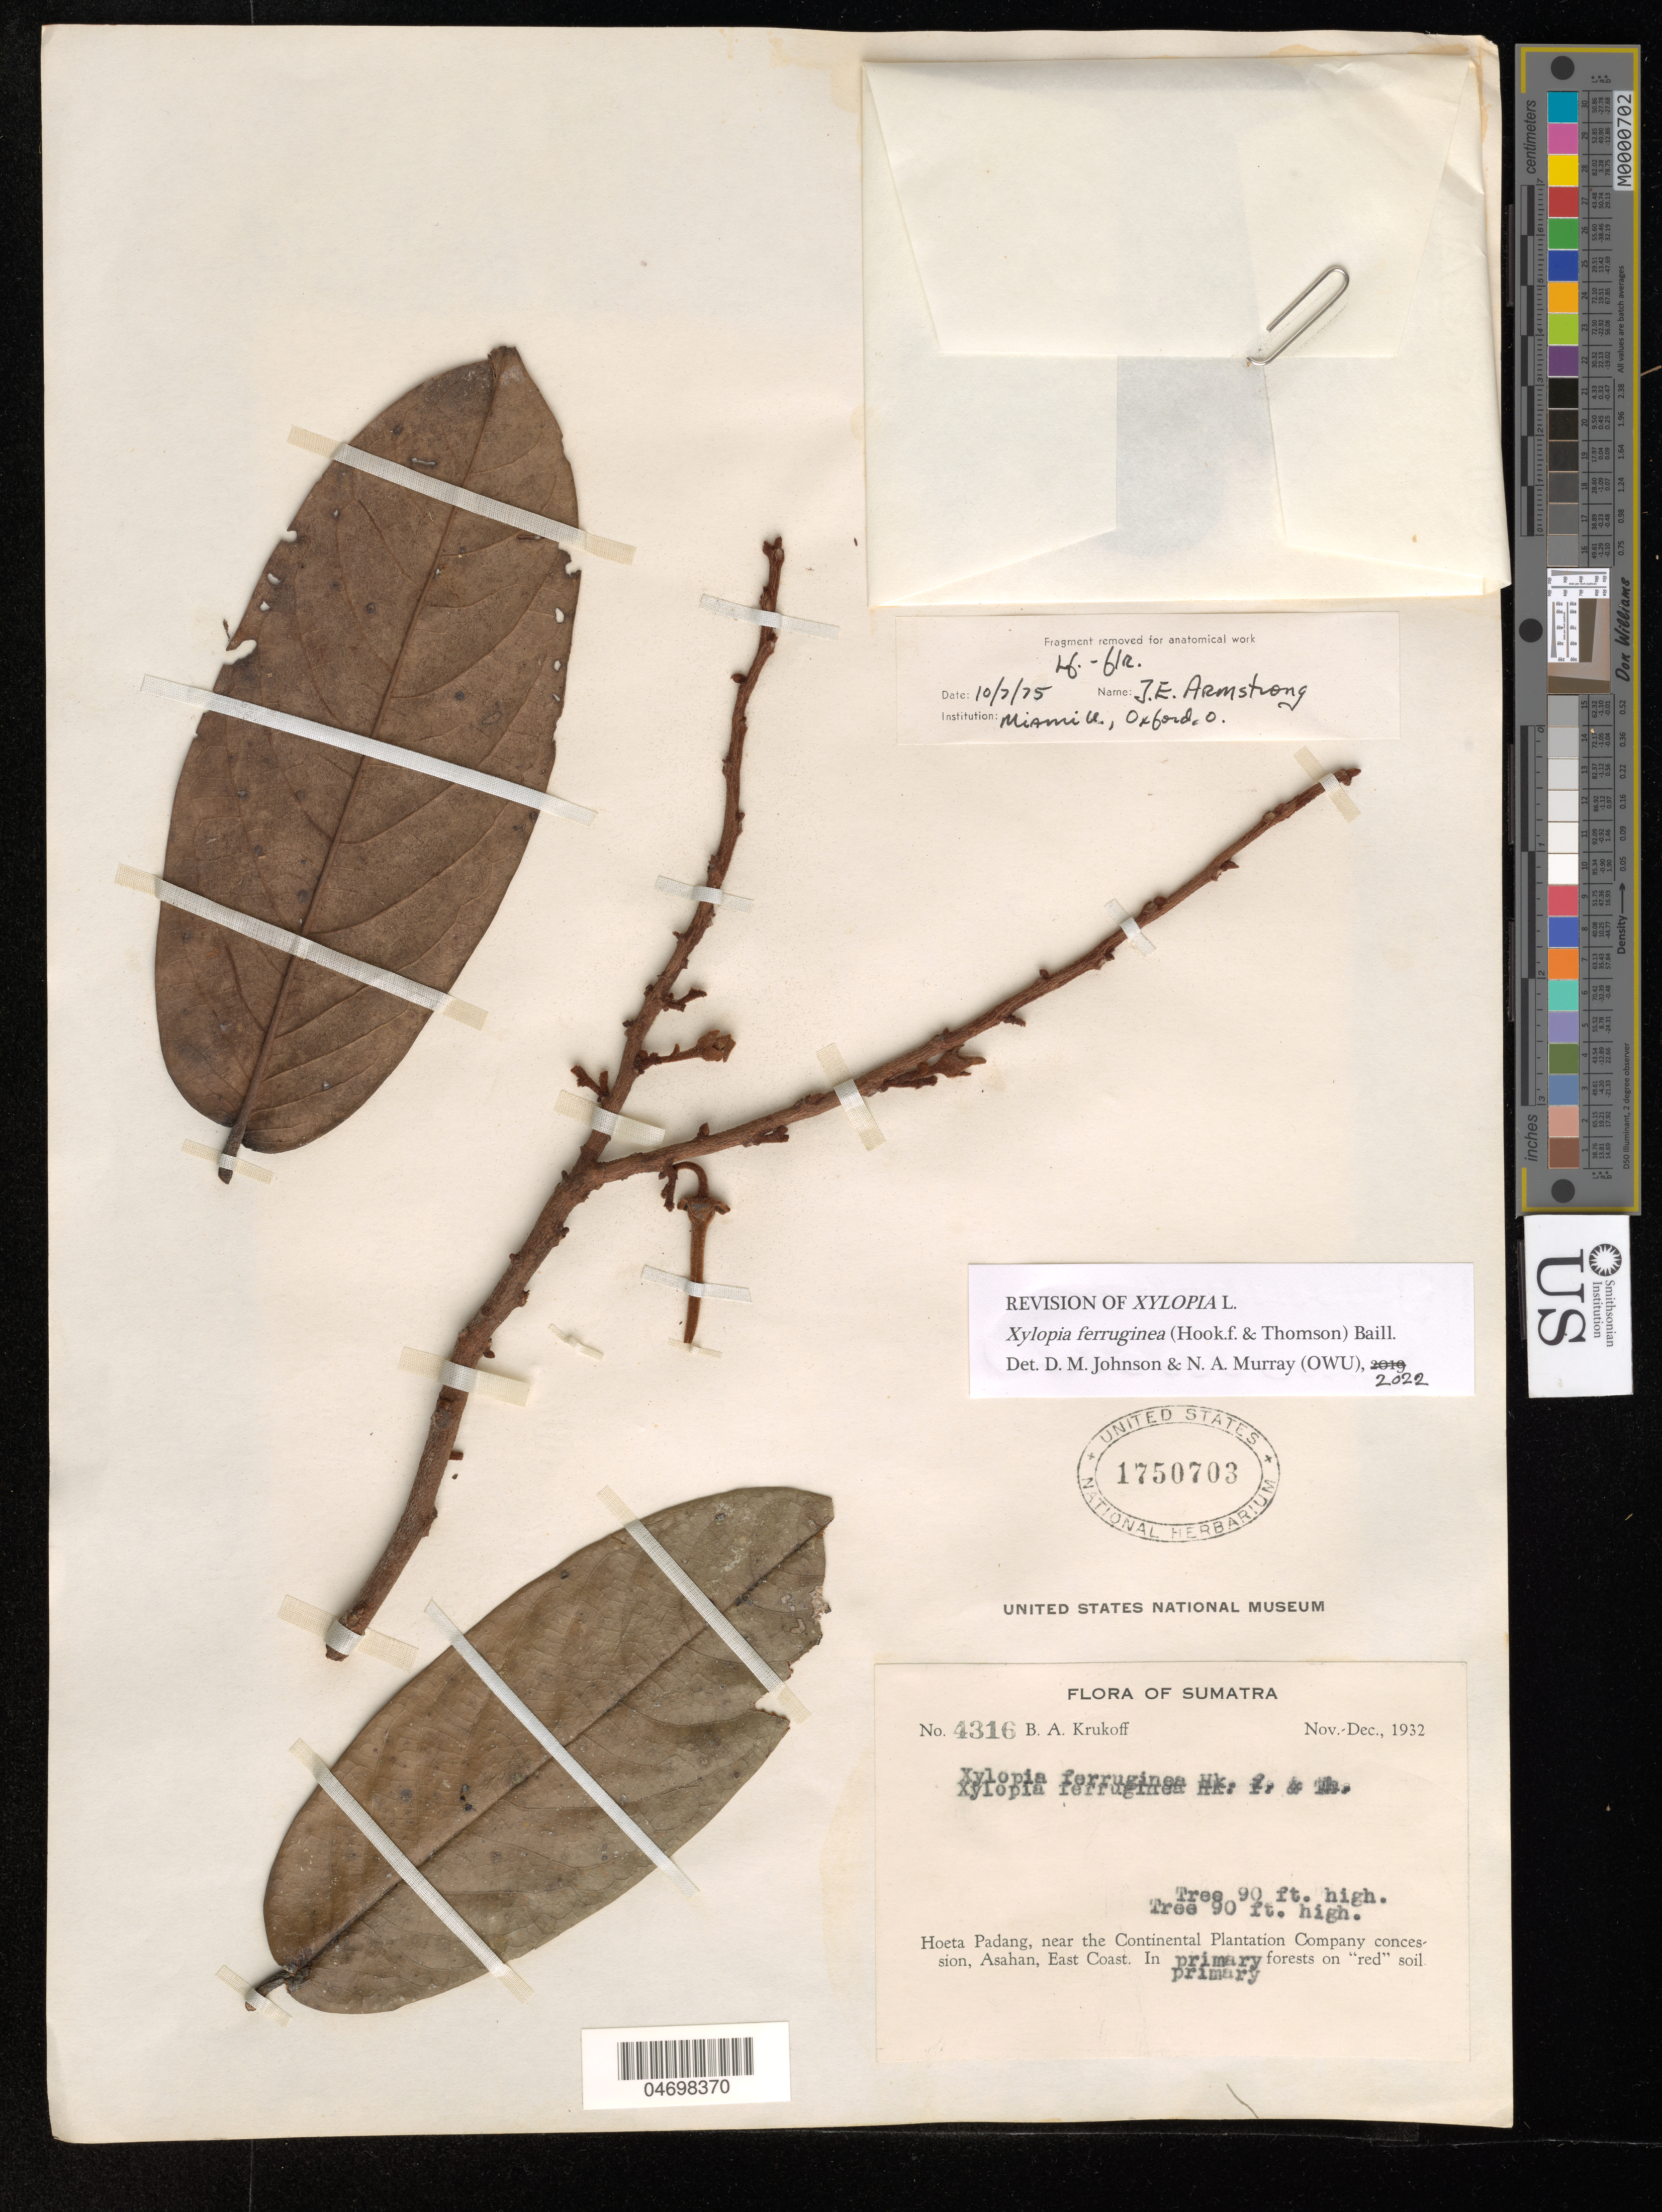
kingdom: Plantae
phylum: Tracheophyta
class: Magnoliopsida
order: Magnoliales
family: Annonaceae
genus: Xylopia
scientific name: Xylopia ferruginea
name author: (Hook. f. & Thomson) Baill.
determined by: Johnson, D. M.; Murray, N. A.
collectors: B. A. Krukoff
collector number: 4316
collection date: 1932-11/1932-12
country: Indonesia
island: Sumatra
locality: Hoeta Padang, near the Continental Plantation Company concession, Asahan, East Coast.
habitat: In primary forests on "red" soil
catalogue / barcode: US 1750703